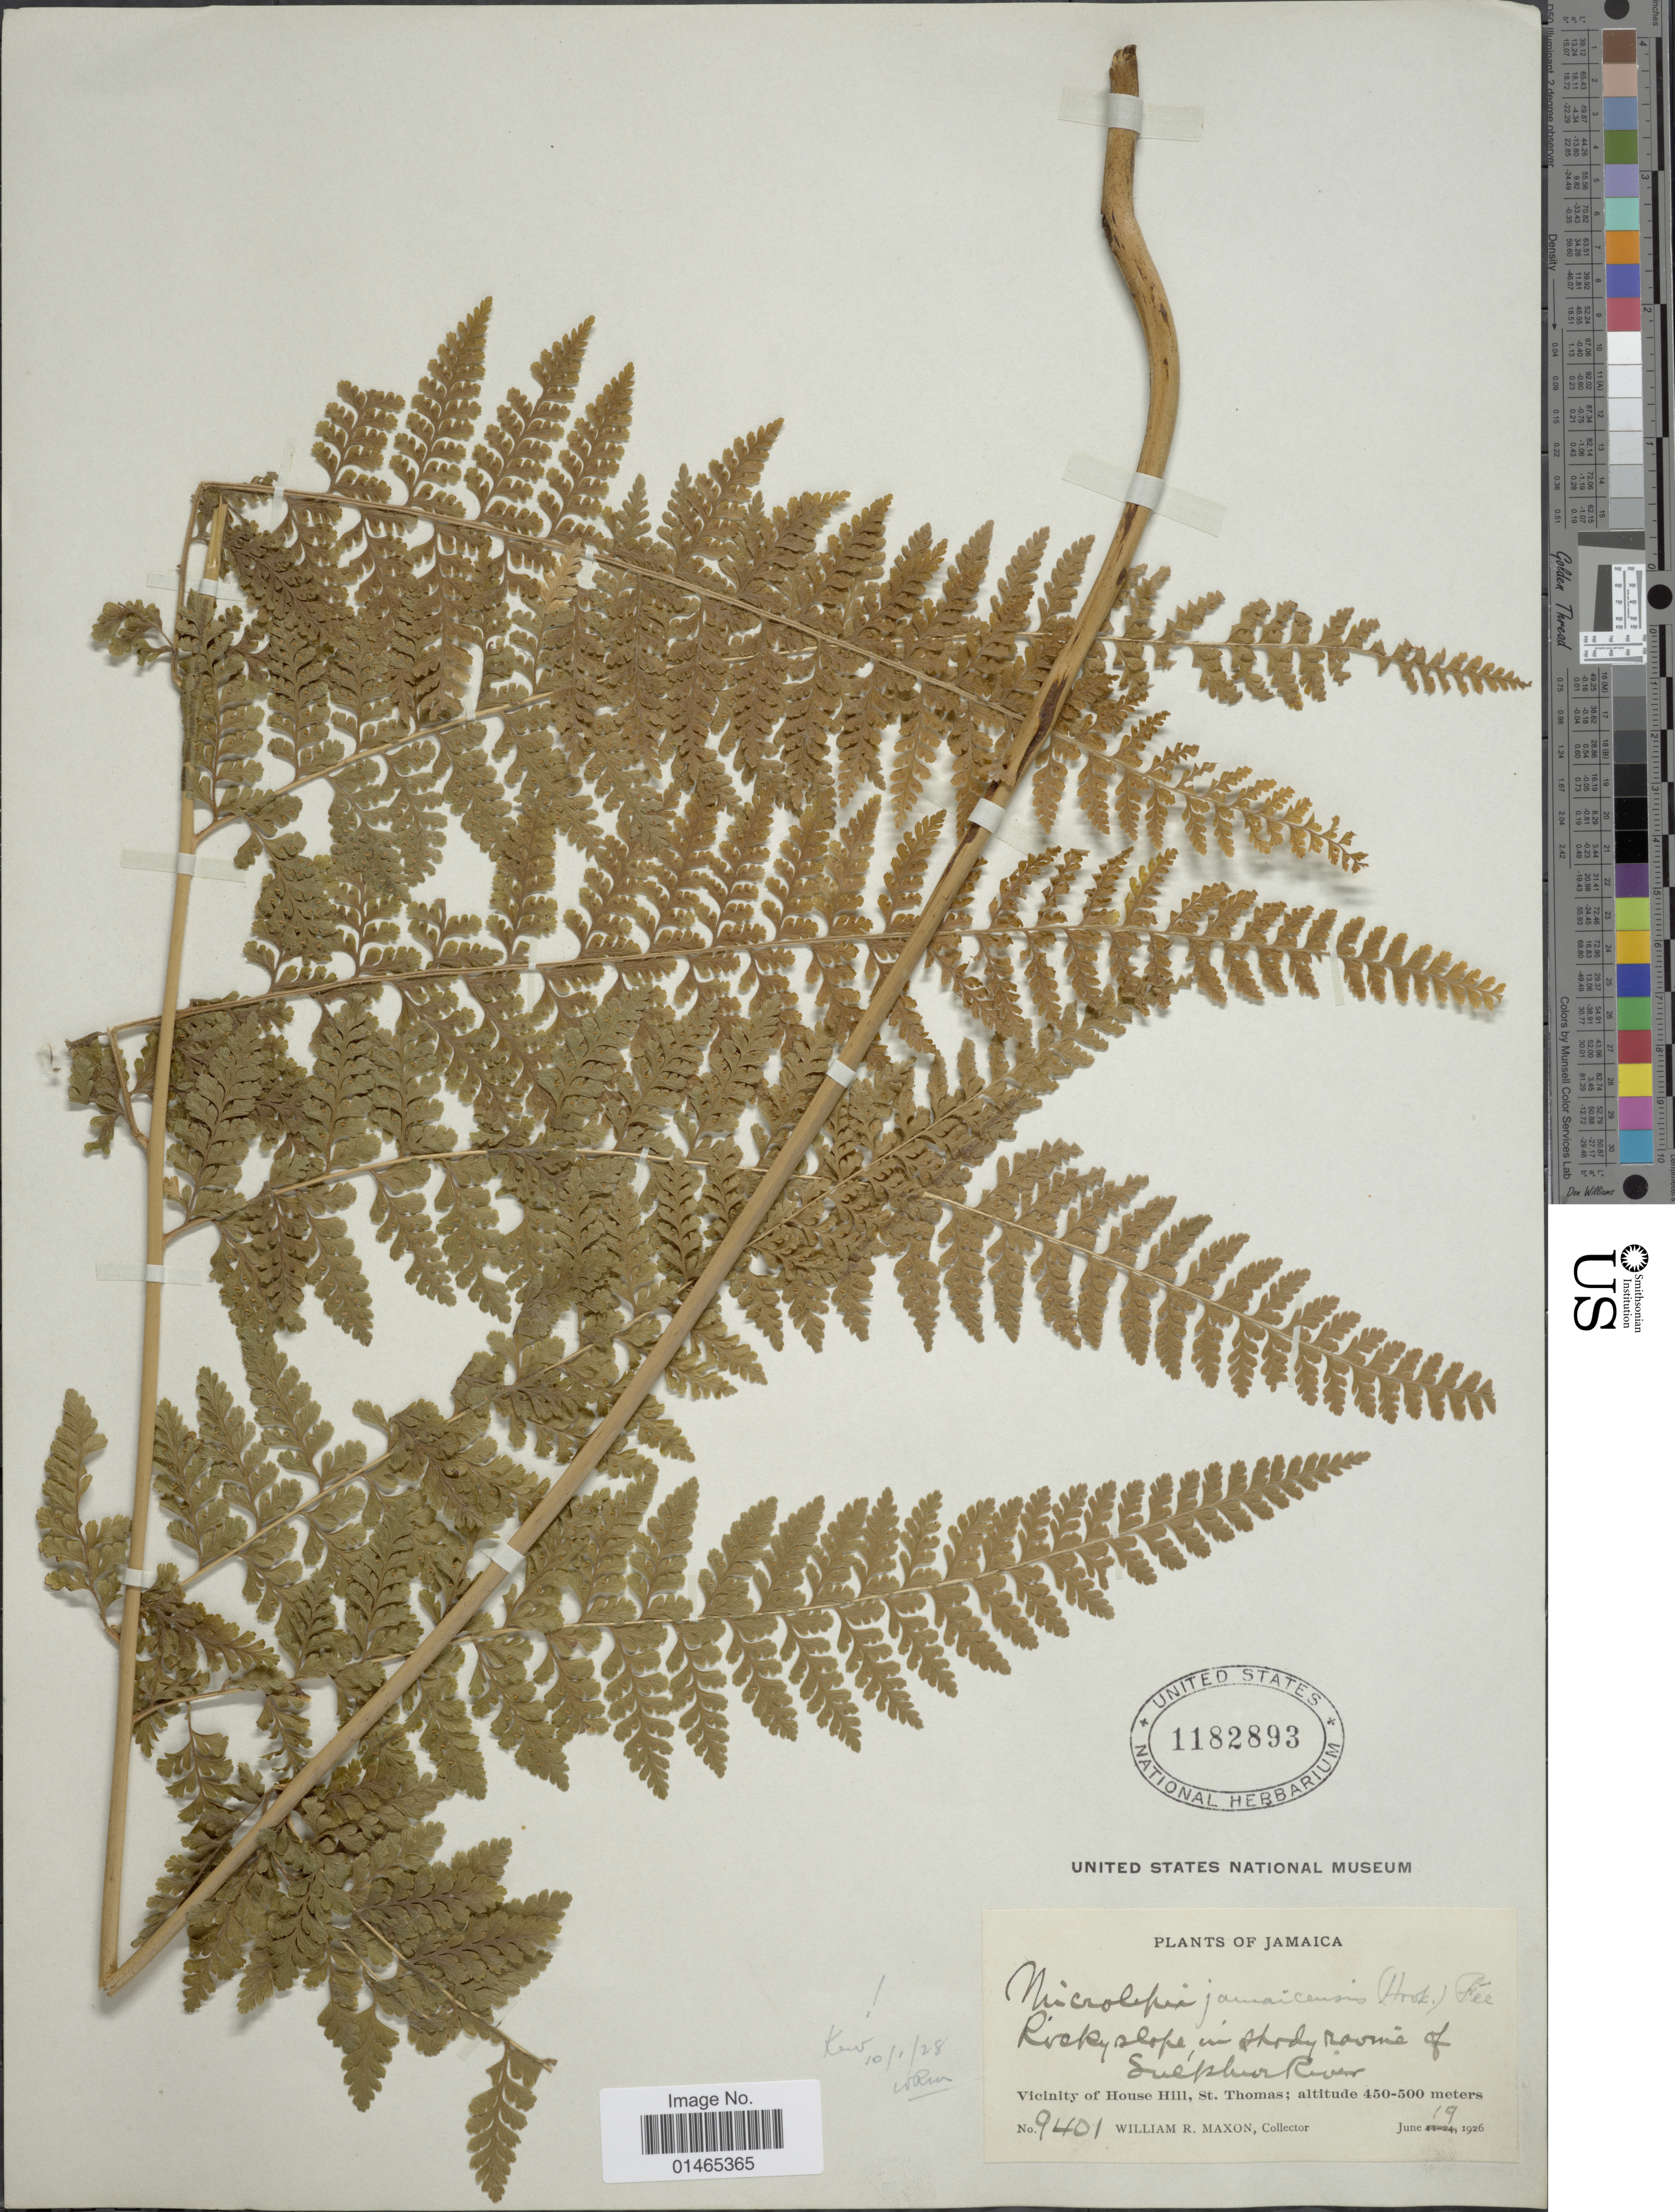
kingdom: Plantae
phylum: Tracheophyta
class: Polypodiopsida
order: Polypodiales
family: Dennstaedtiaceae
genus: Microlepia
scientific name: Microlepia jamaicensis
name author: (Hook.) Fée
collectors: W. R. Maxon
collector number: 9401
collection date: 1926-06-19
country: Jamaica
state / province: Saint Thomas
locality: Vicinity of House Hill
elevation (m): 450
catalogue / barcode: US 1182893